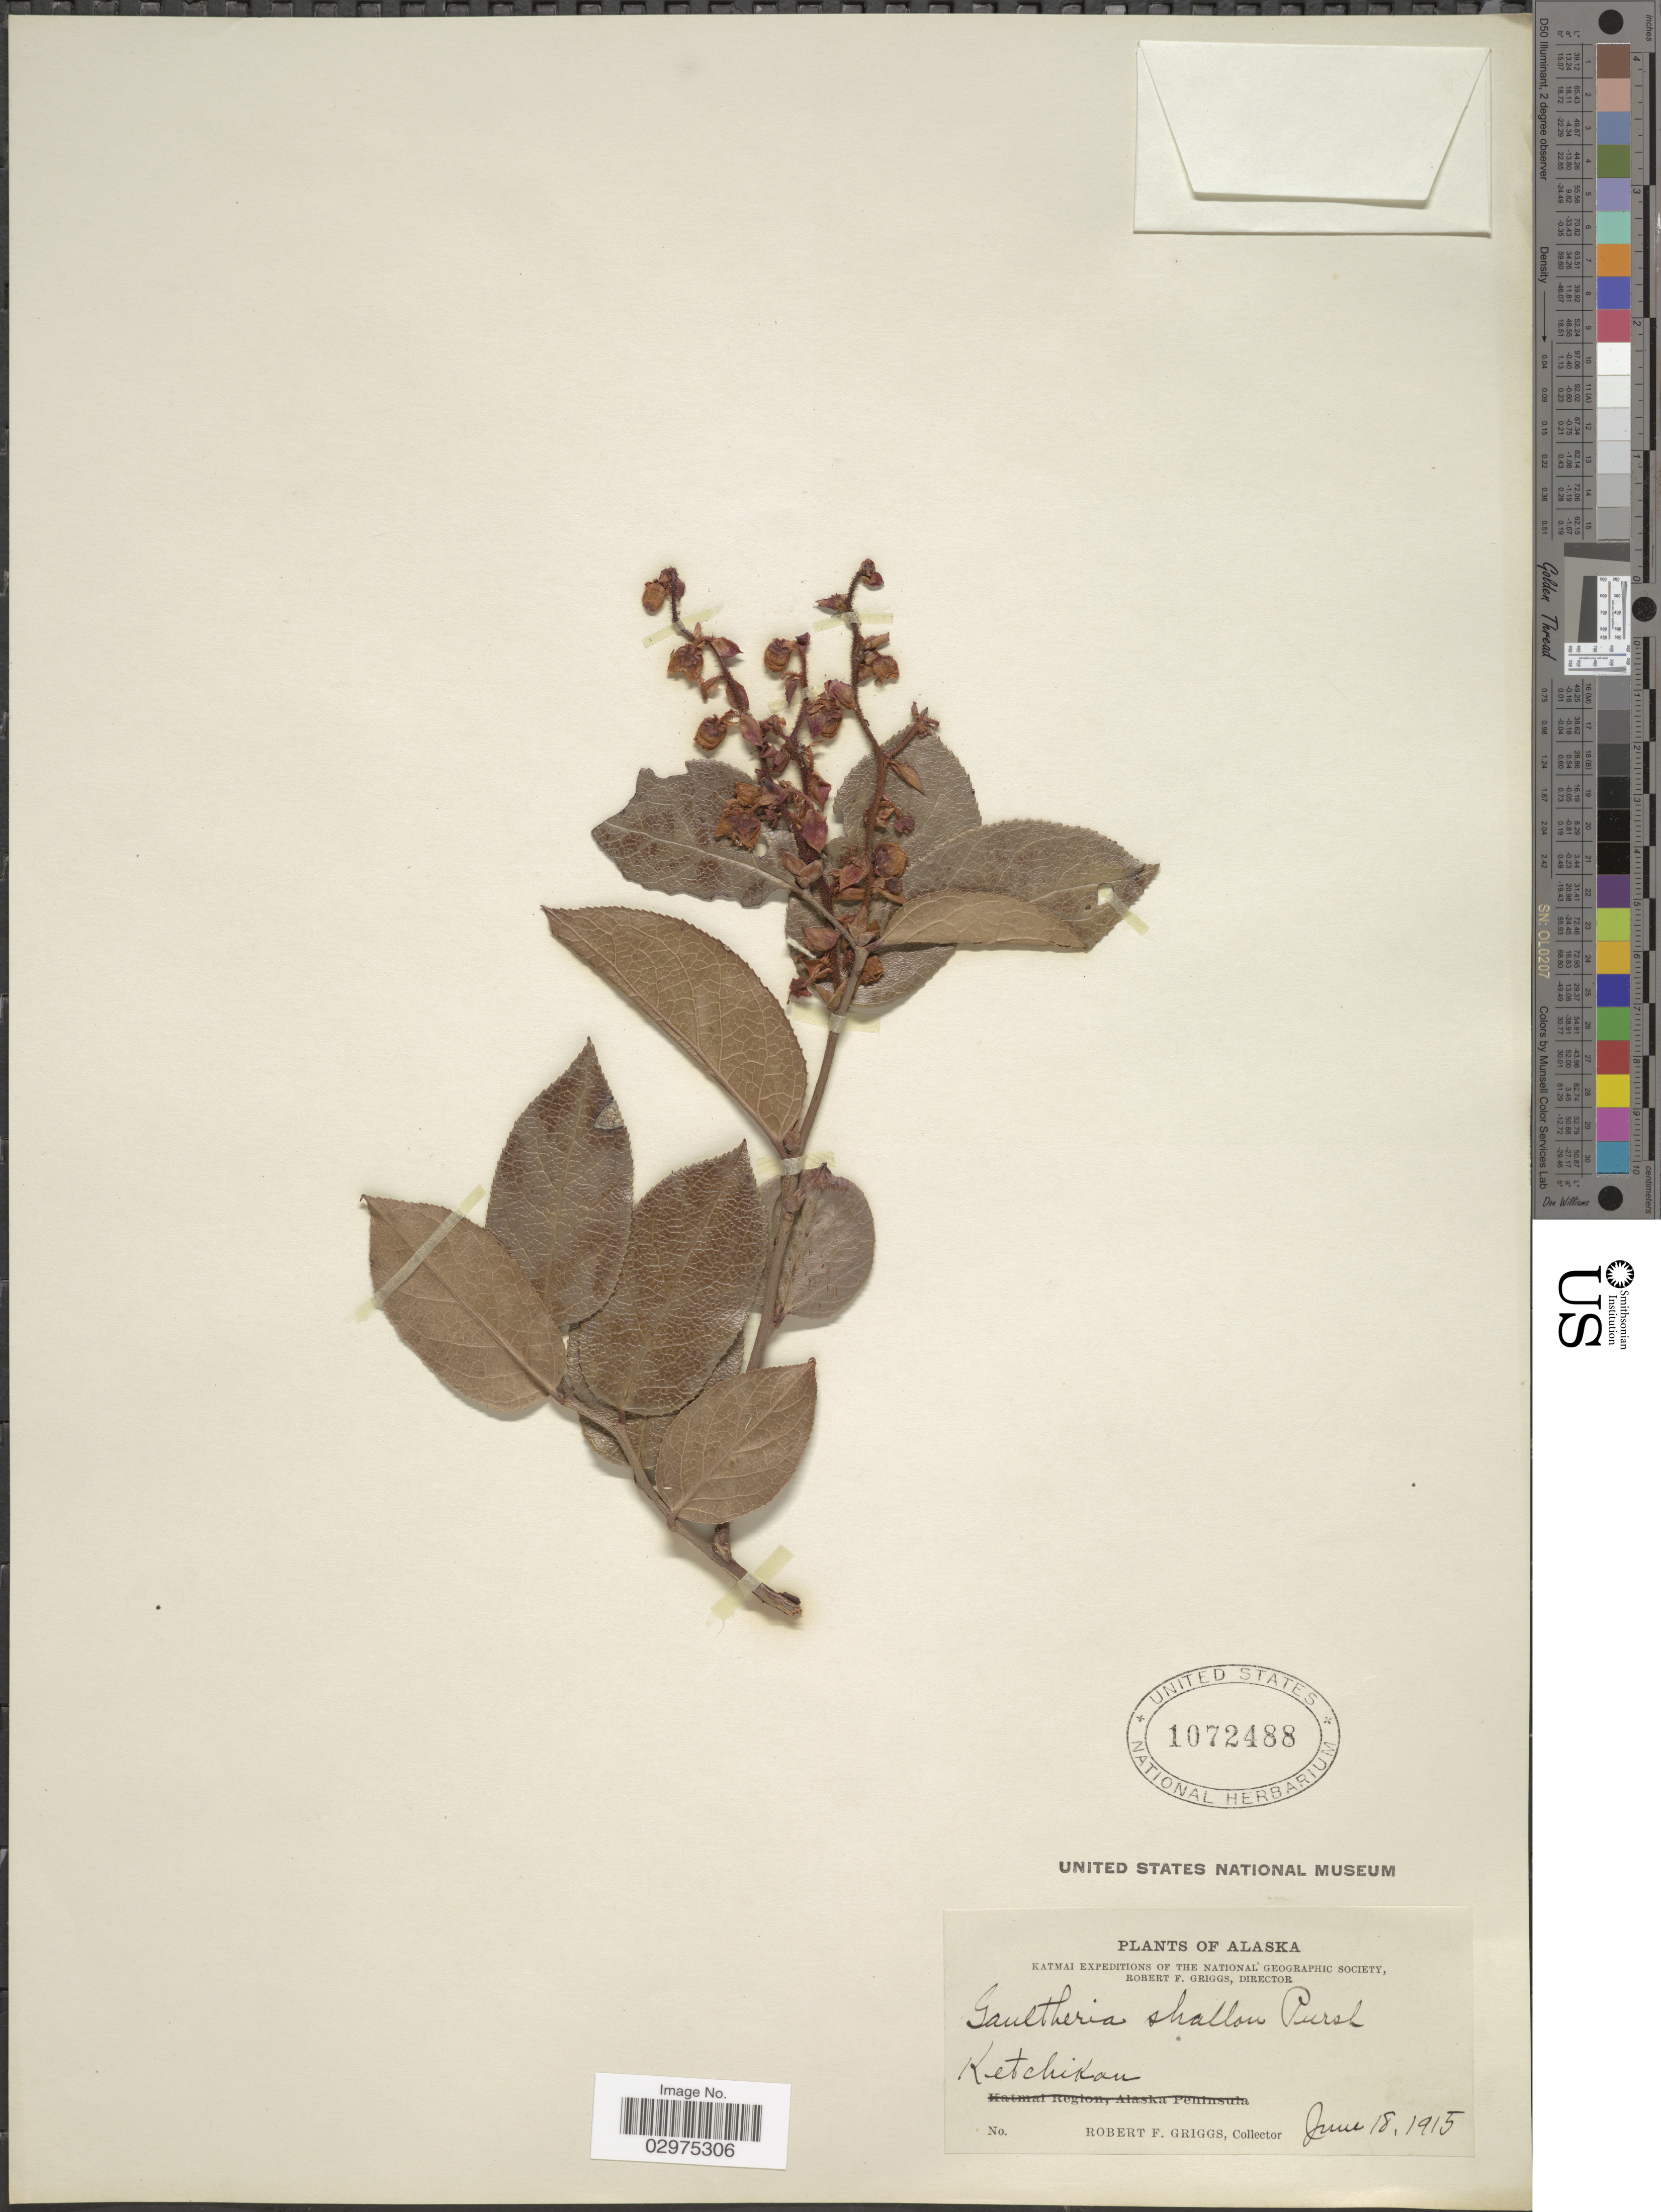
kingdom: Plantae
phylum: Tracheophyta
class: Magnoliopsida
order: Ericales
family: Ericaceae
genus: Gaultheria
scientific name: Gaultheria shallon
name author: Pursh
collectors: R. F. Griggs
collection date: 1915-06-18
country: United States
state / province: Alaska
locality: Ketchikan.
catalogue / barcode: US 1072488